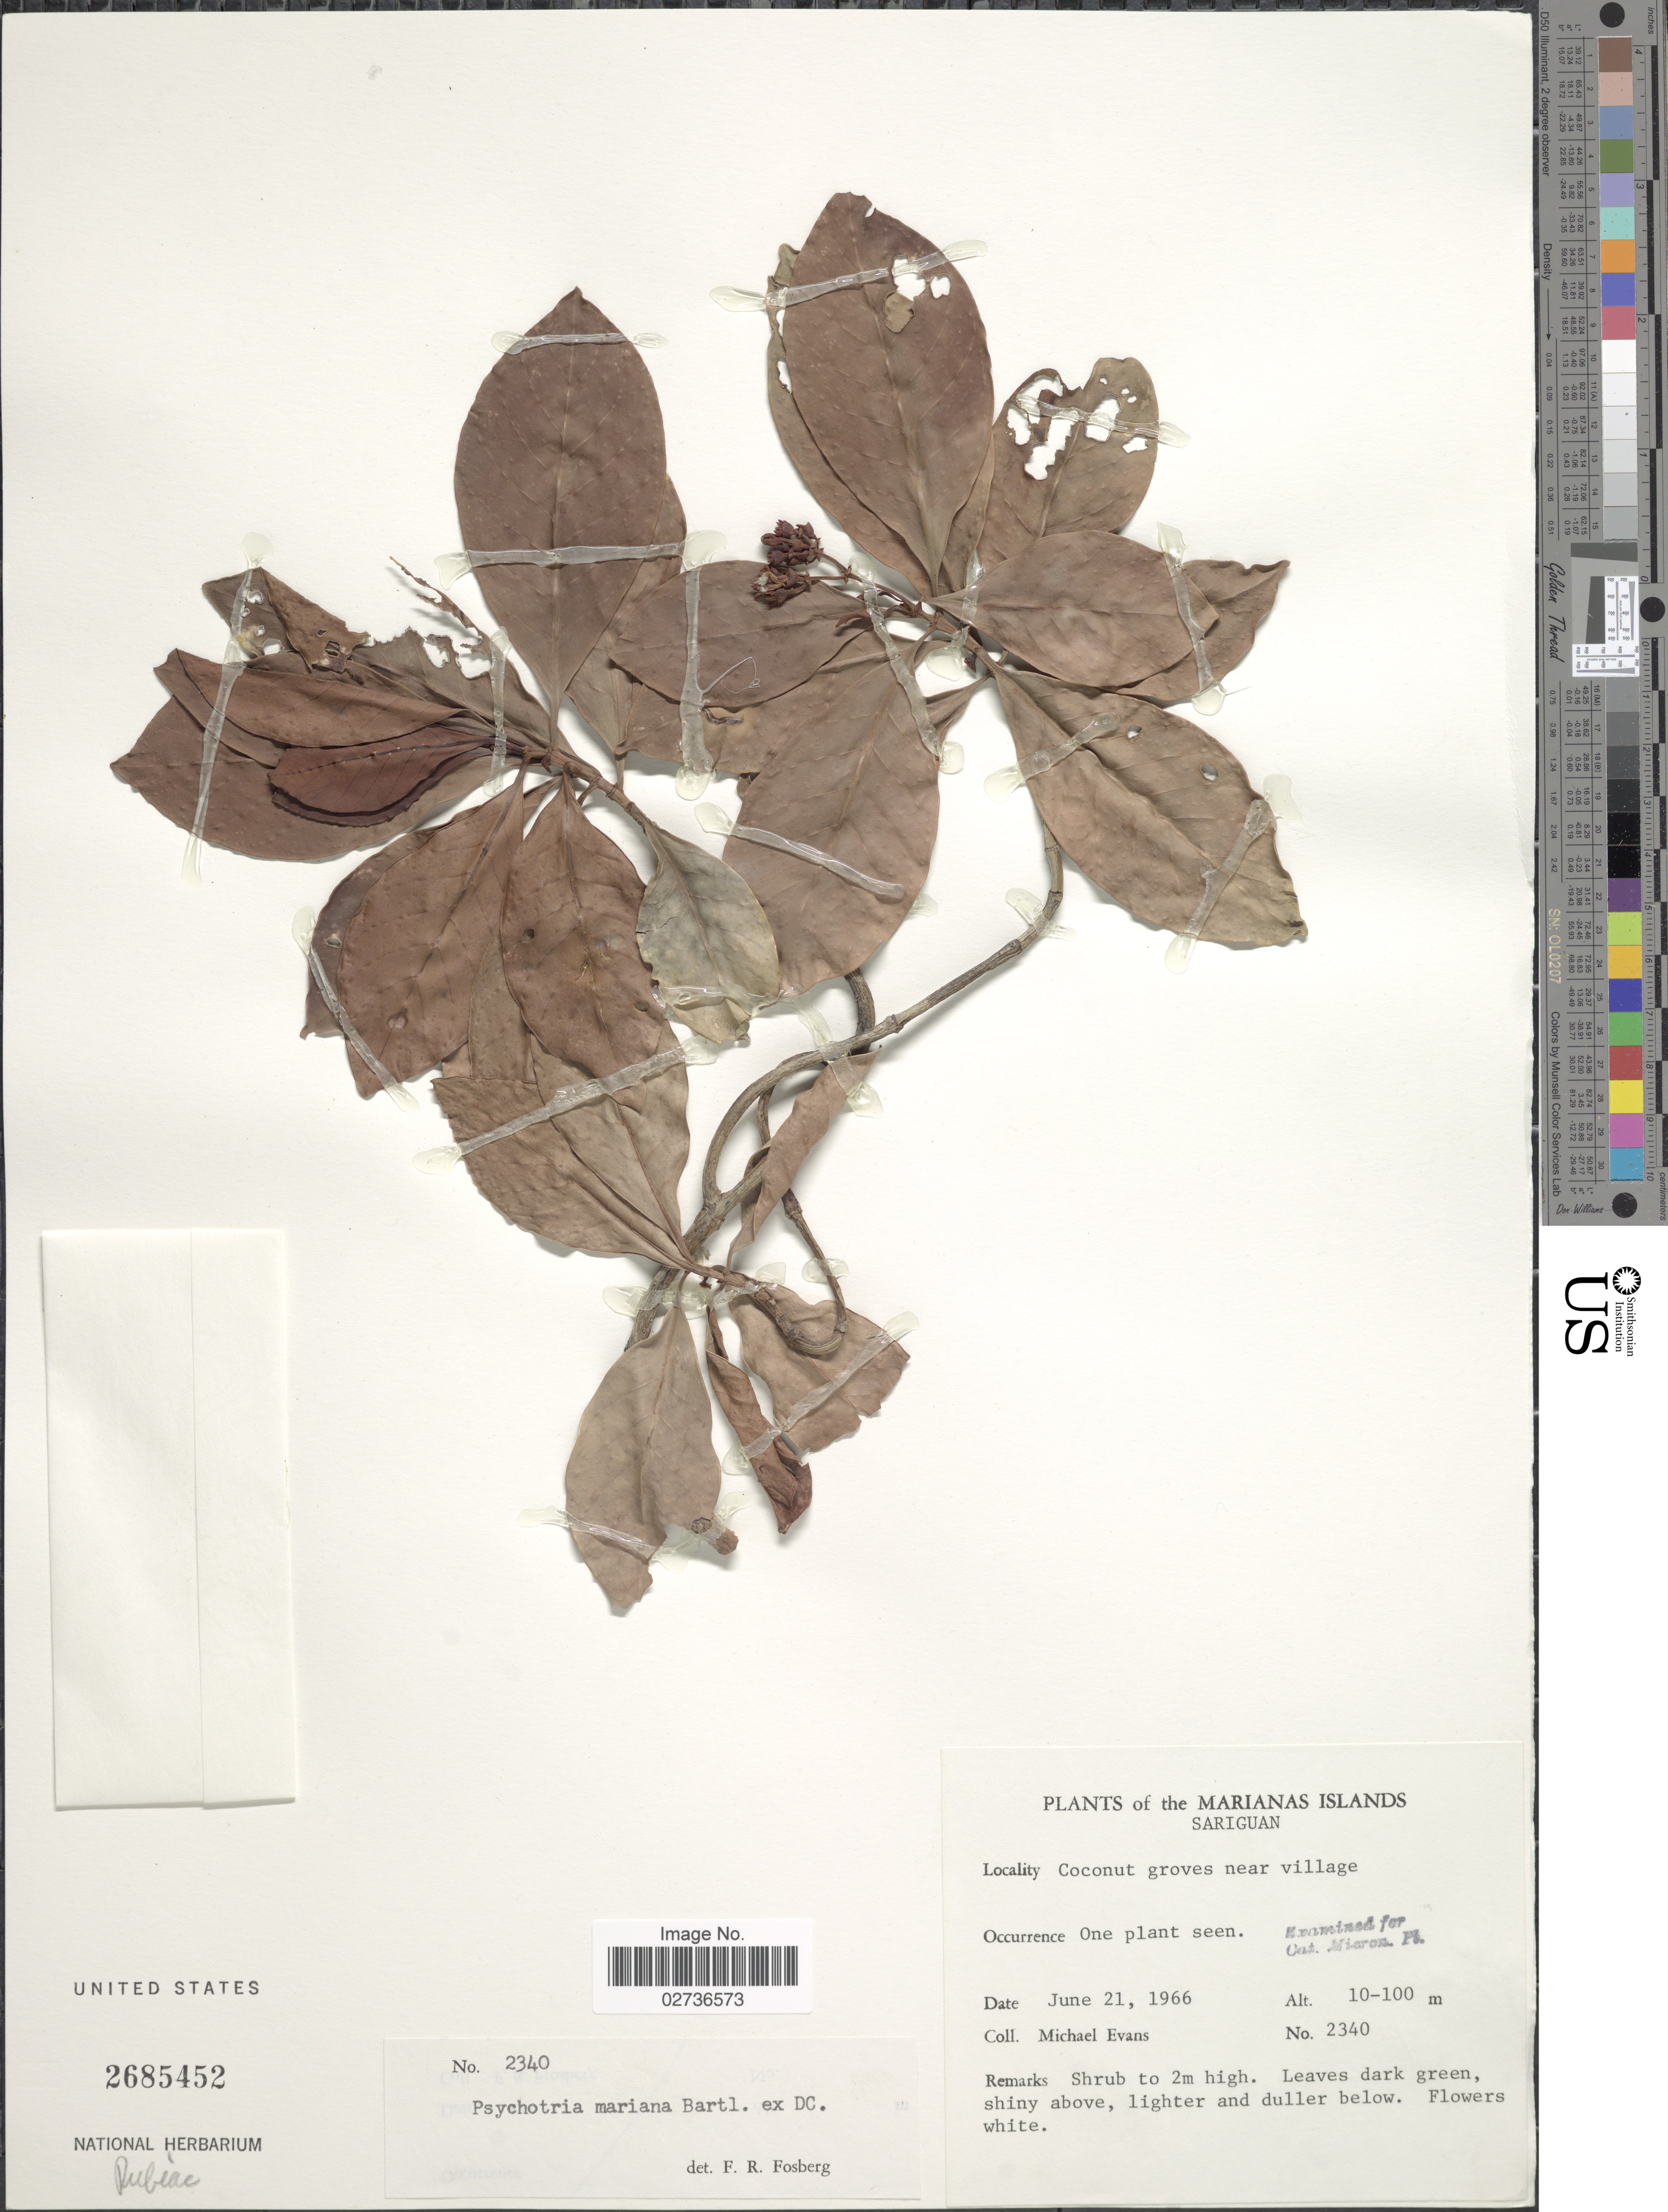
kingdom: Plantae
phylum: Tracheophyta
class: Magnoliopsida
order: Gentianales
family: Rubiaceae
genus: Psychotria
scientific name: Psychotria mariana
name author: Bartl. ex DC.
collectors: M. Evans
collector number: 2340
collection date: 1966-06-21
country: Northern Mariana Islands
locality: The Mariana Islands, Sariguan, Coconut groves near village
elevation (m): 10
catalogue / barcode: US 2685452